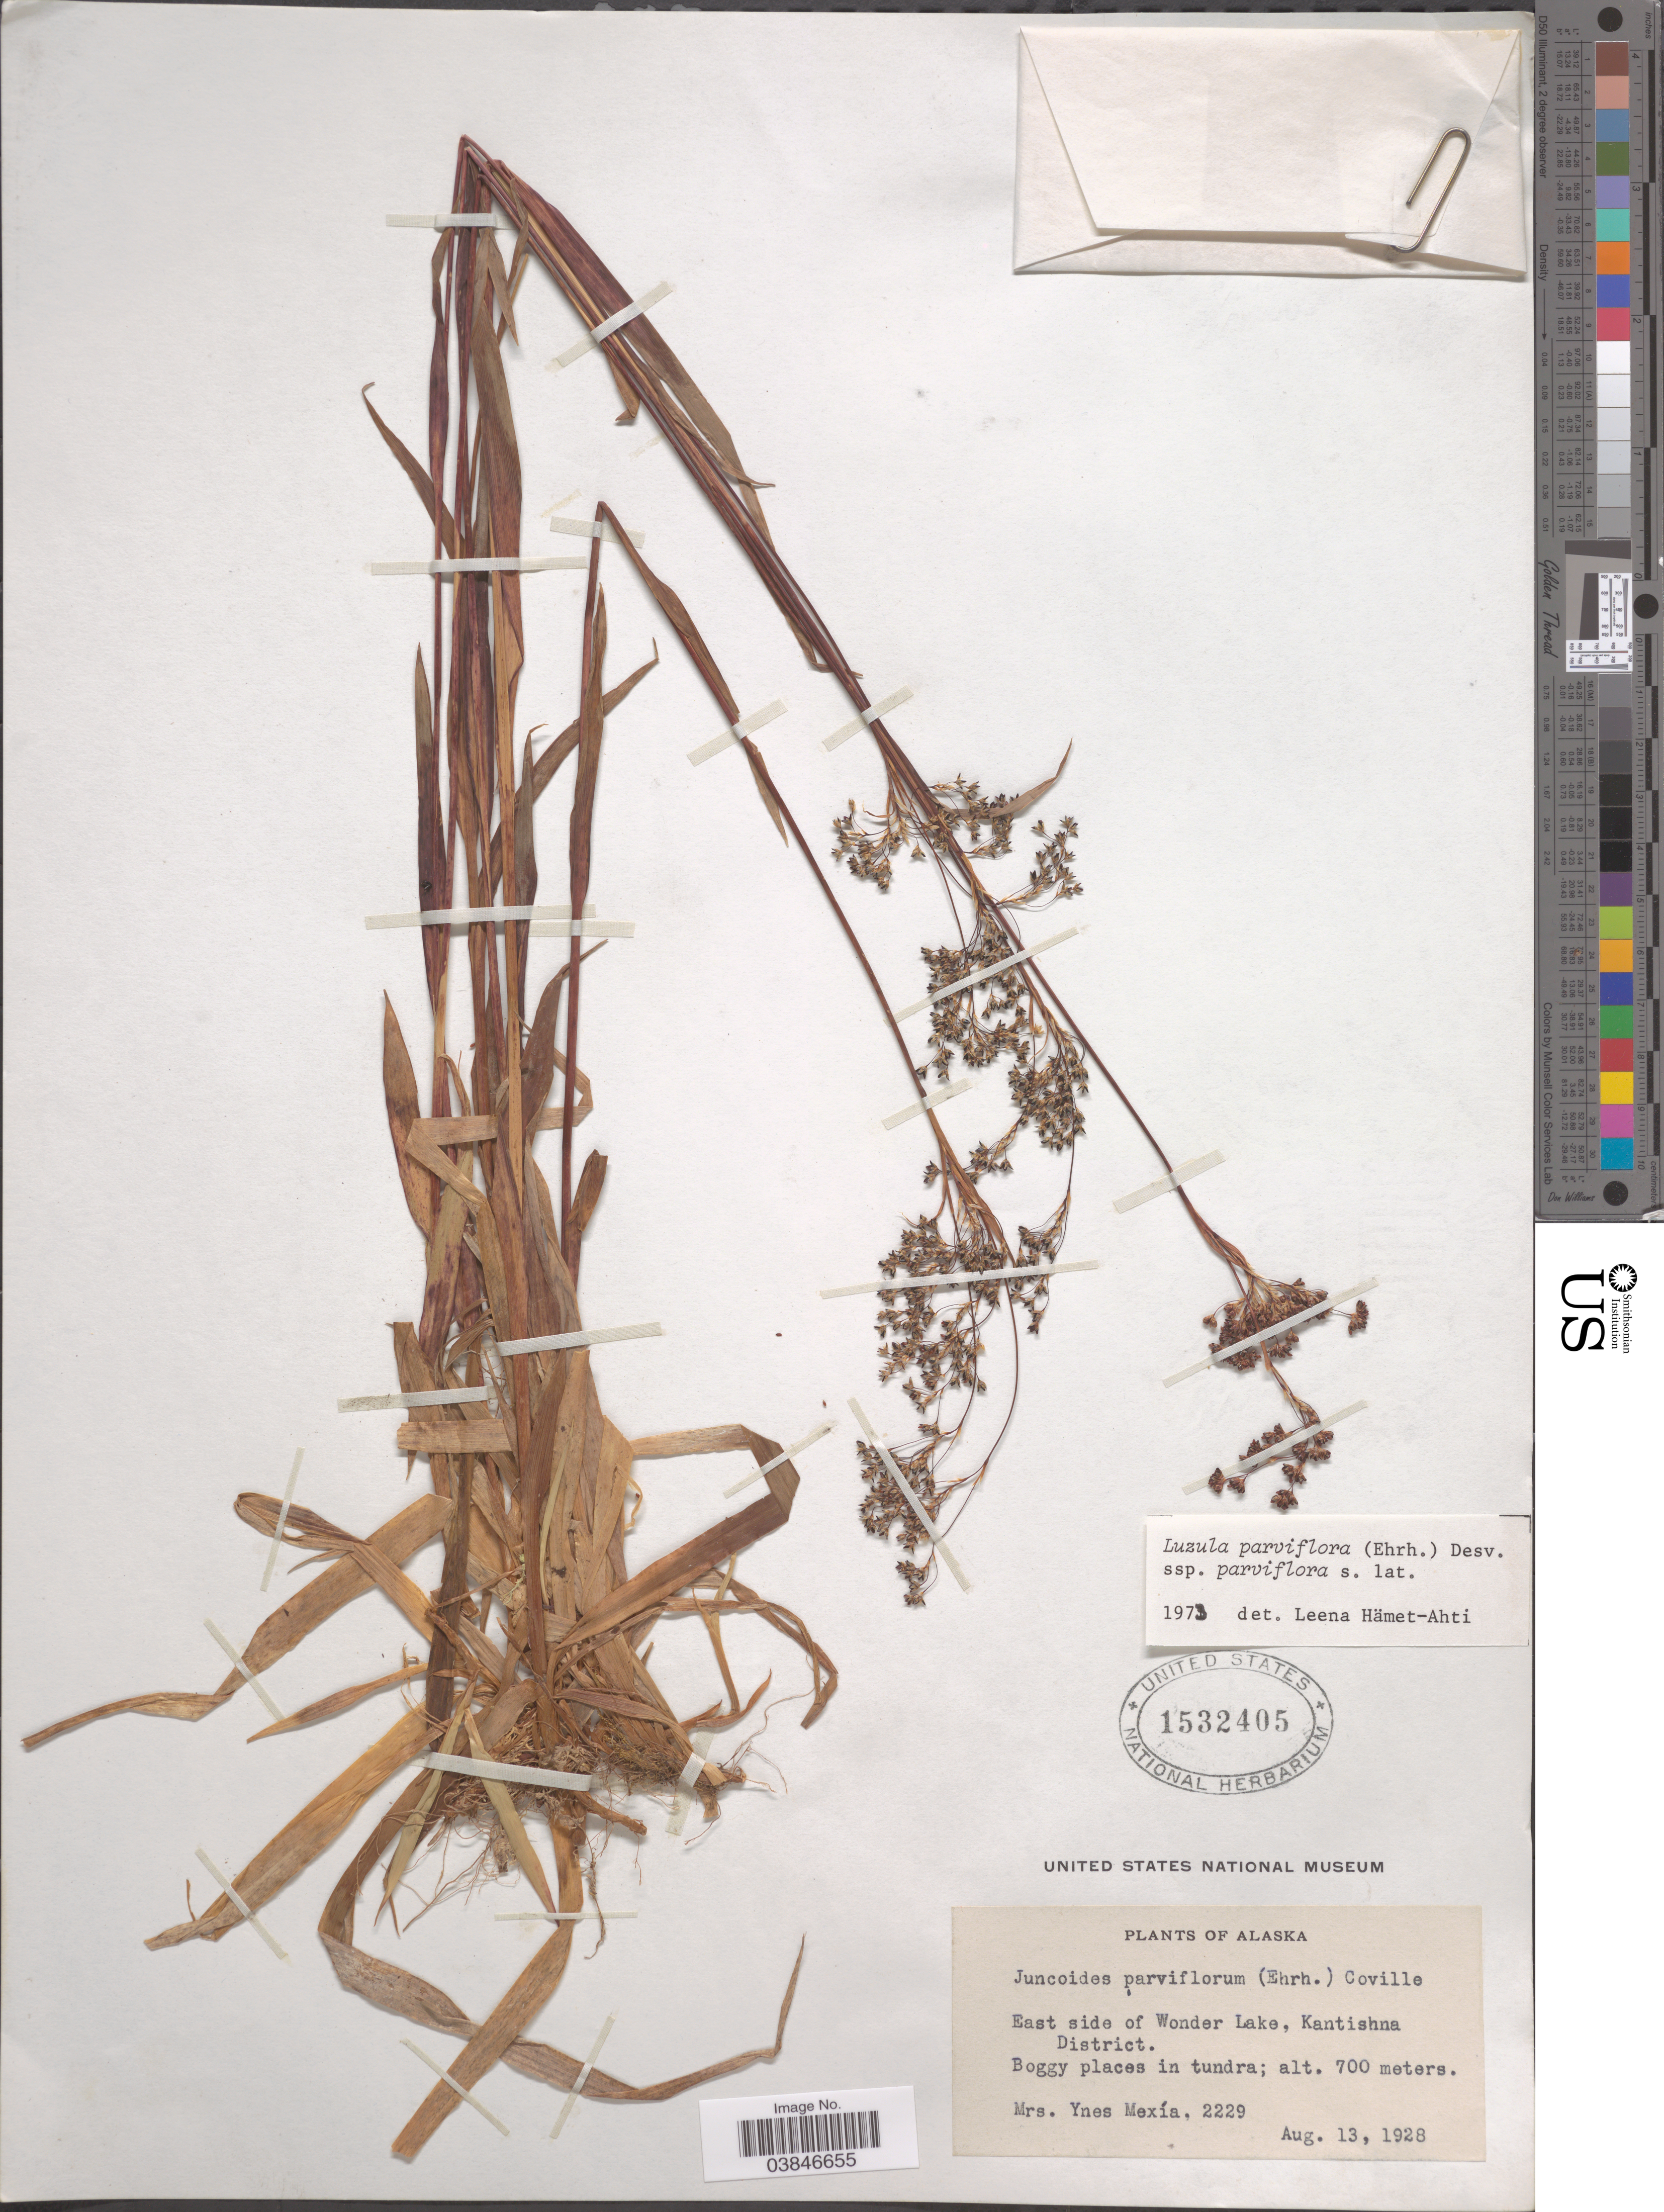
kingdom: Plantae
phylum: Tracheophyta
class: Liliopsida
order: Poales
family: Juncaceae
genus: Luzula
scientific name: Luzula parviflora subsp. parviflora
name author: (Ehrh.) Desv.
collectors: Y. Mexia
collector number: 2229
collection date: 1928-08-13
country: United States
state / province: Alaska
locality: East side of Wonder Lake, Kantishna District.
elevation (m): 700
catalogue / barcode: US 1532405